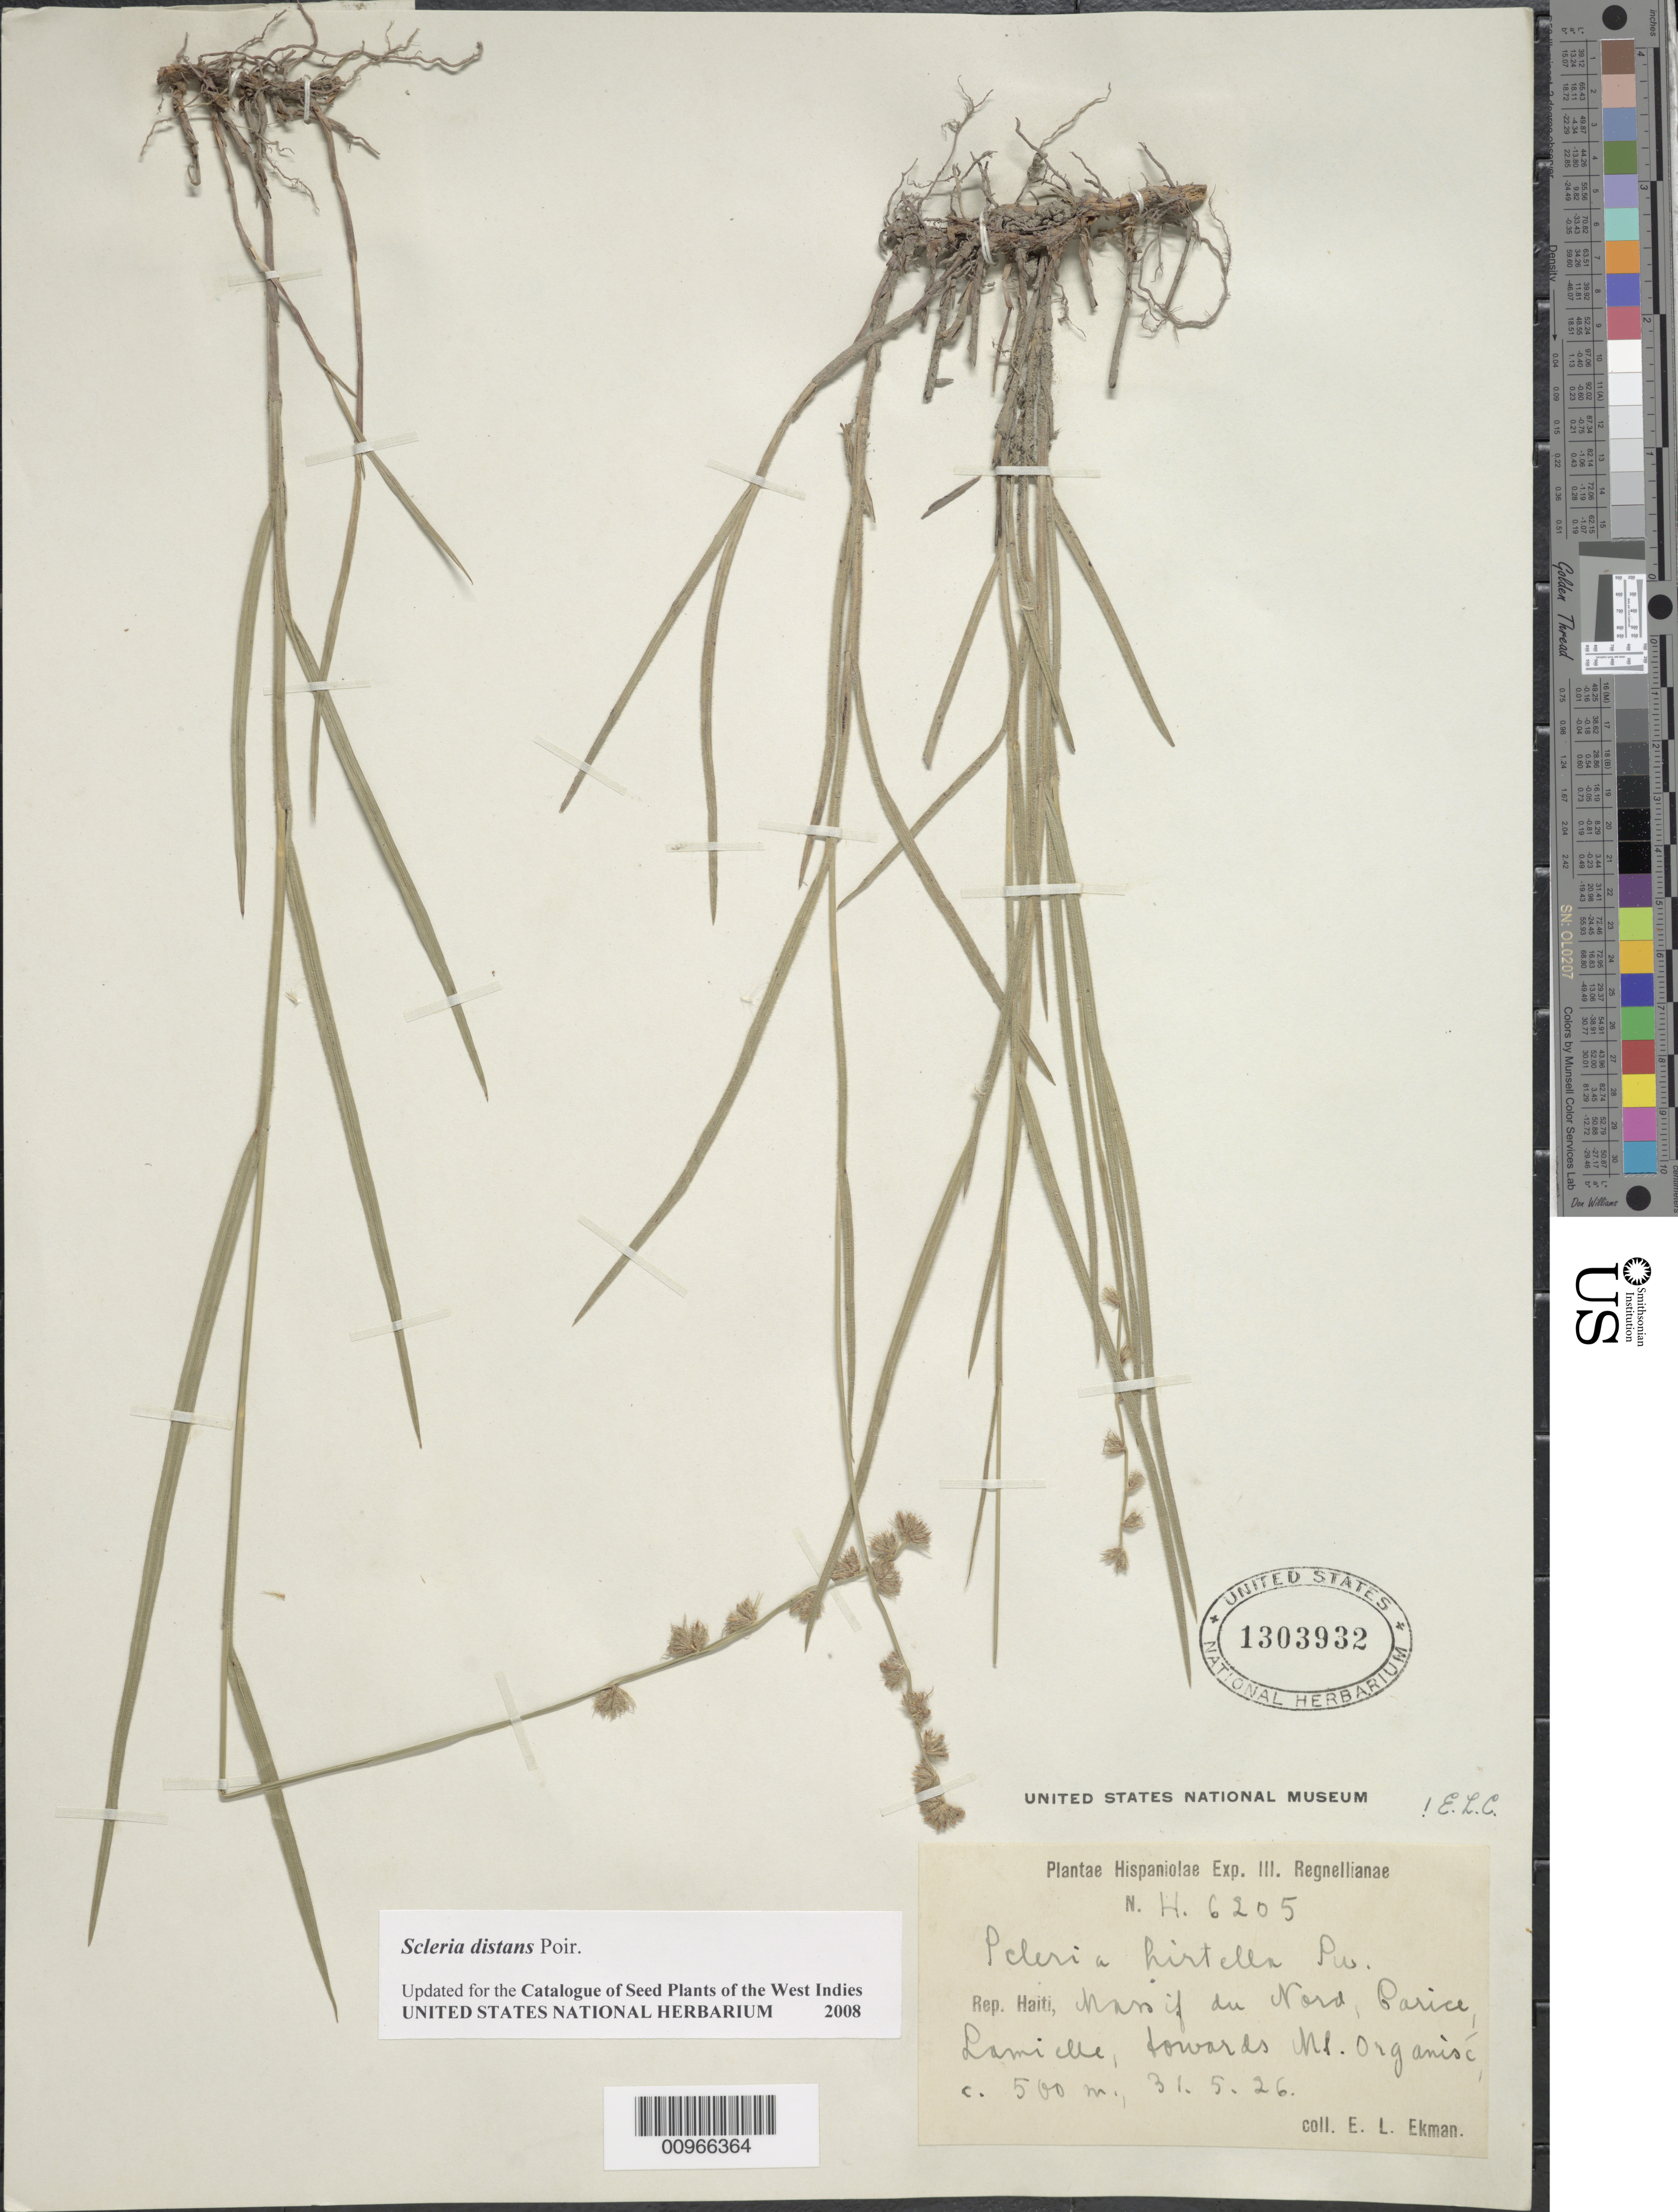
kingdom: Plantae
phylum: Tracheophyta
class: Liliopsida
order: Poales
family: Cyperaceae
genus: Scleria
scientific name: Scleria distans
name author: Poir.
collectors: E. L. Ekman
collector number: H 6205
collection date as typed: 31 May 1926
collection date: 1926-05-31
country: Haiti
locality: Massif du Nord, "Carice Lamicle", "Mt. Organisc"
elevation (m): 500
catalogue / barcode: US 1303932